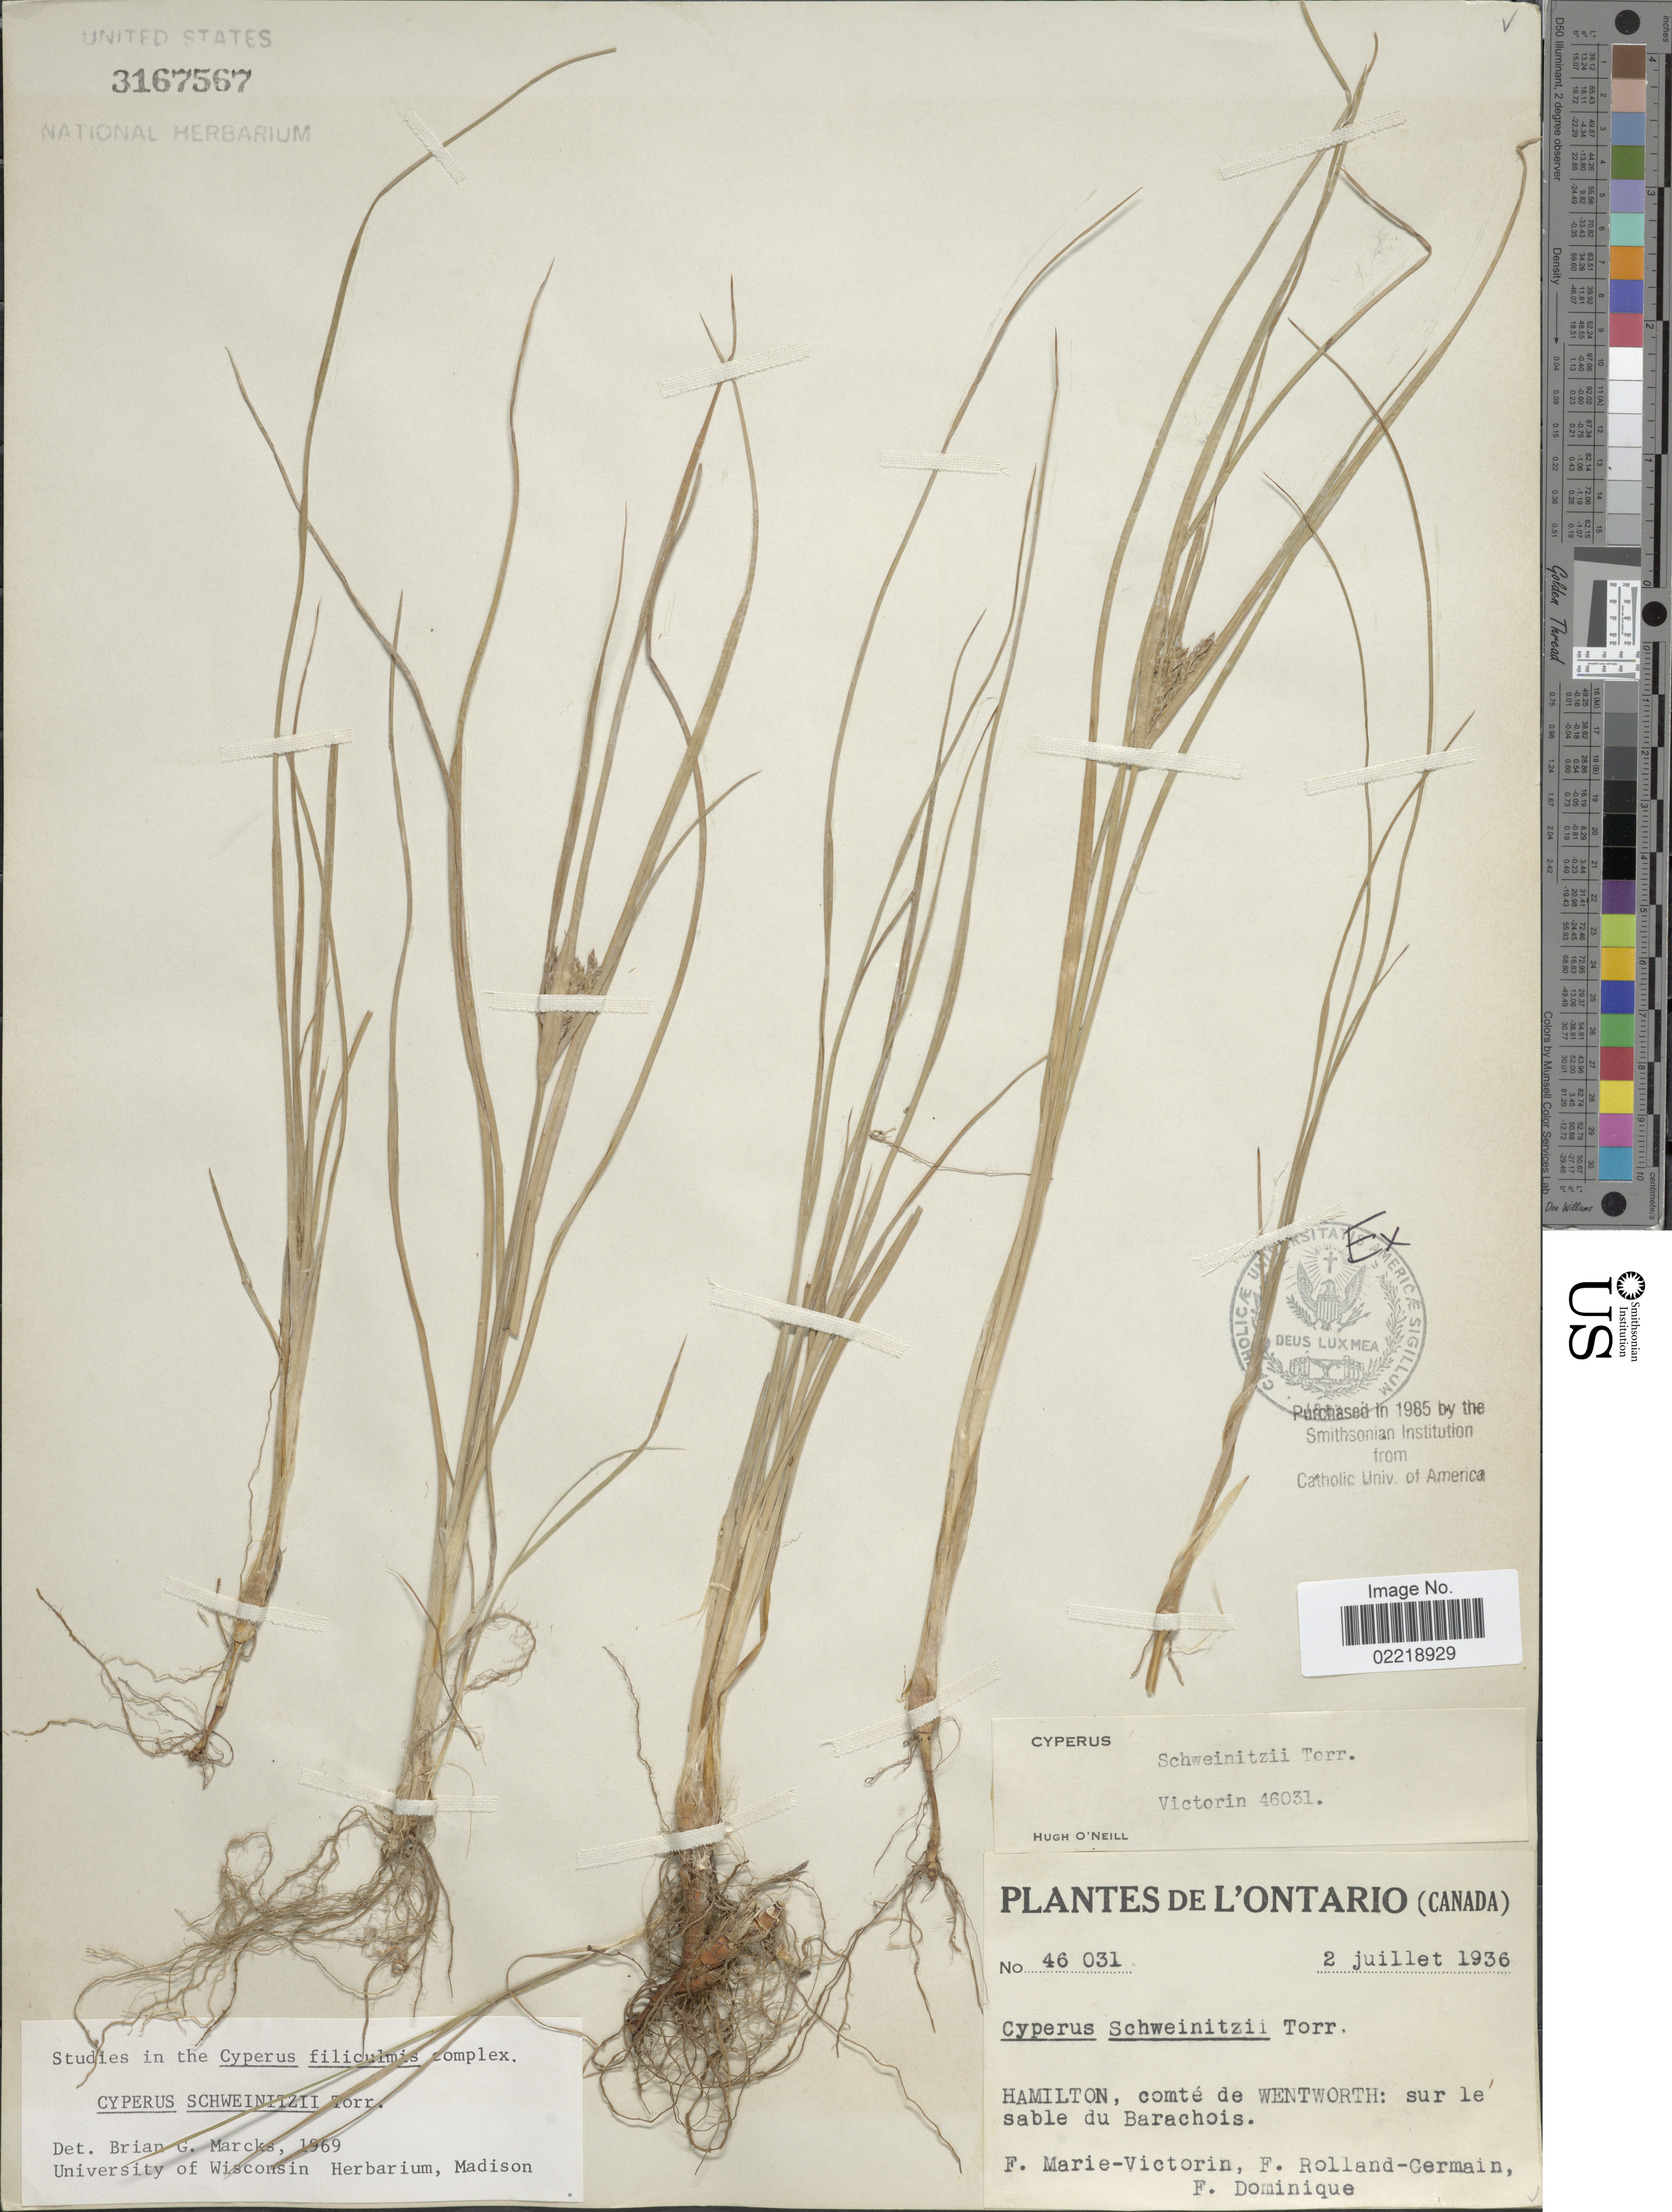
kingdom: Plantae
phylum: Tracheophyta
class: Liliopsida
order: Poales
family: Cyperaceae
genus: Cyperus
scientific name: Cyperus schweinitzii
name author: Torr.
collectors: F. Marie-Victorin, Rolland-Germain & F. Dominique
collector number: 46031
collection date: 1936-07-02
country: Canada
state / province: Ontario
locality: Hamilton, comté de Wentworth: sur le sable du Barachois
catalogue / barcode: US 3167567